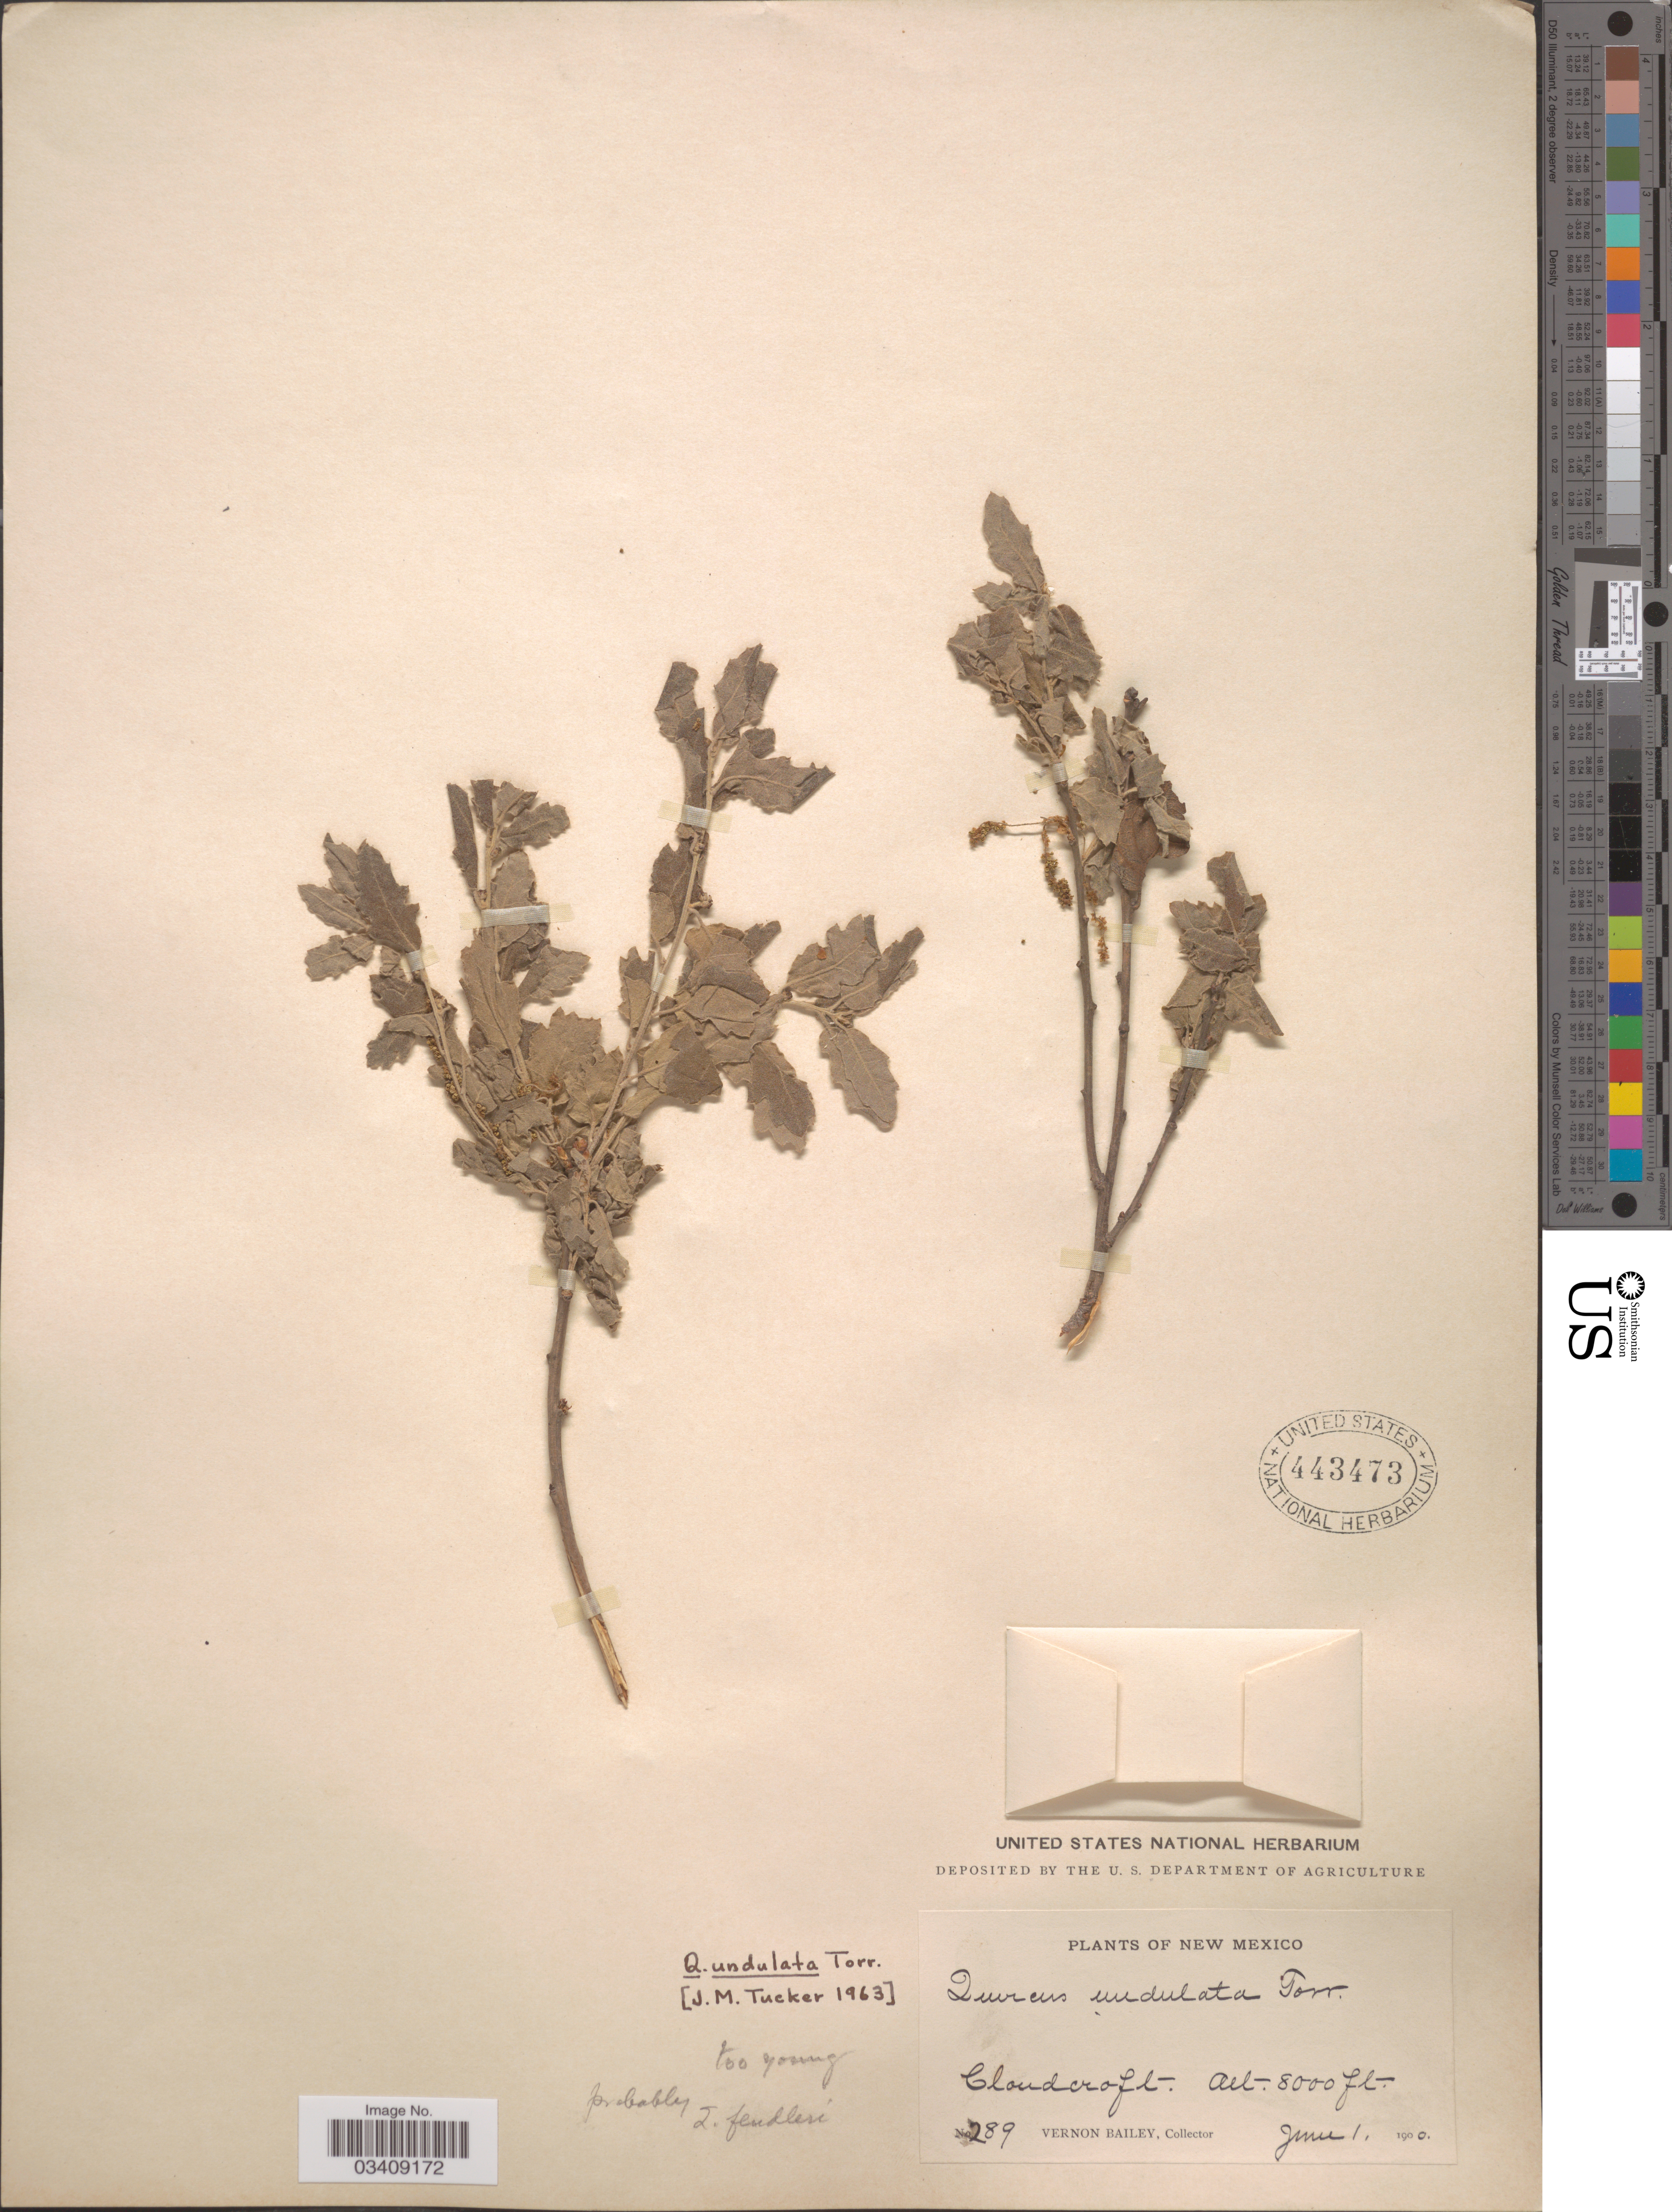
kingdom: Plantae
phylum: Tracheophyta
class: Magnoliopsida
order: Fagales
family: Fagaceae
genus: Quercus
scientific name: Quercus undulata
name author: Torr.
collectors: V. O. Bailey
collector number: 289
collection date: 1900-06-01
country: United States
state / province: New Mexico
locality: Cloudcroft.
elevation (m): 2438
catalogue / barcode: US 443473